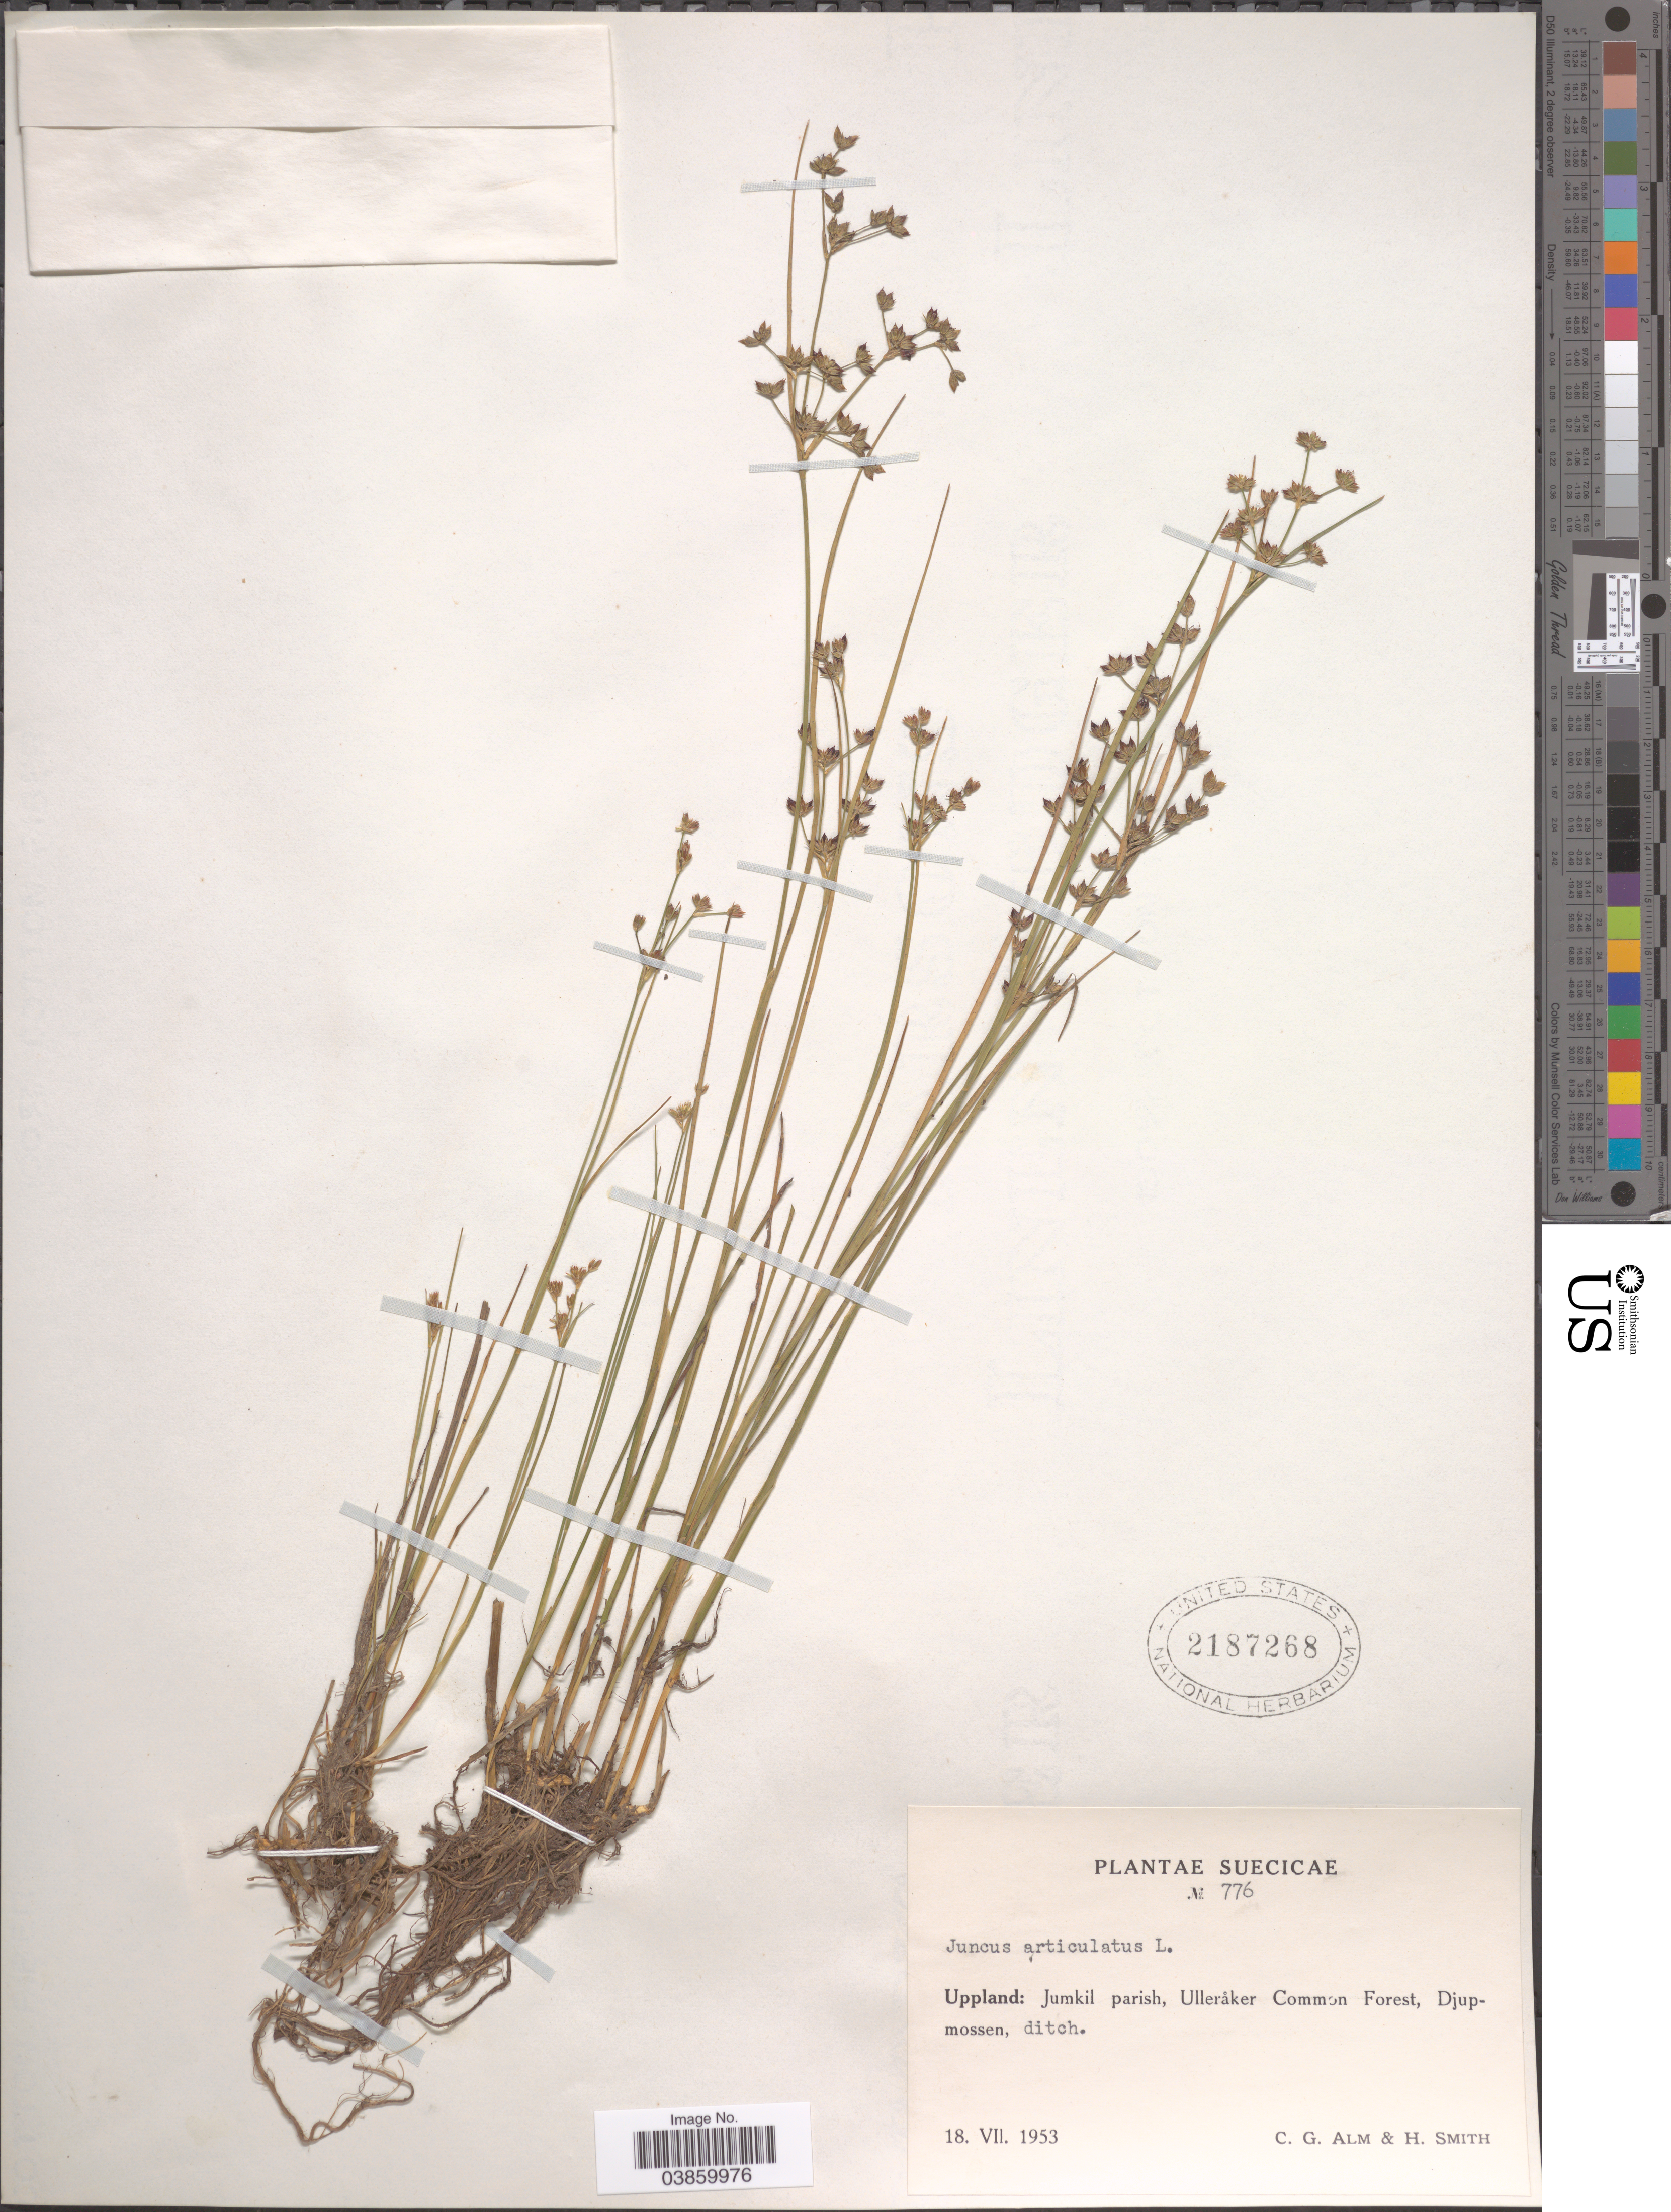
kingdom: Plantae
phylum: Tracheophyta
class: Liliopsida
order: Poales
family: Juncaceae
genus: Juncus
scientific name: Juncus articulatus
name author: L.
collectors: C. Alm & H. Smith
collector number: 776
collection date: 1953-07-18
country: Sweden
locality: Suecicae. Uppland: Jumkil parish, Ulleråker Common Forest, Djupmossen.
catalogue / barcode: US 2187268